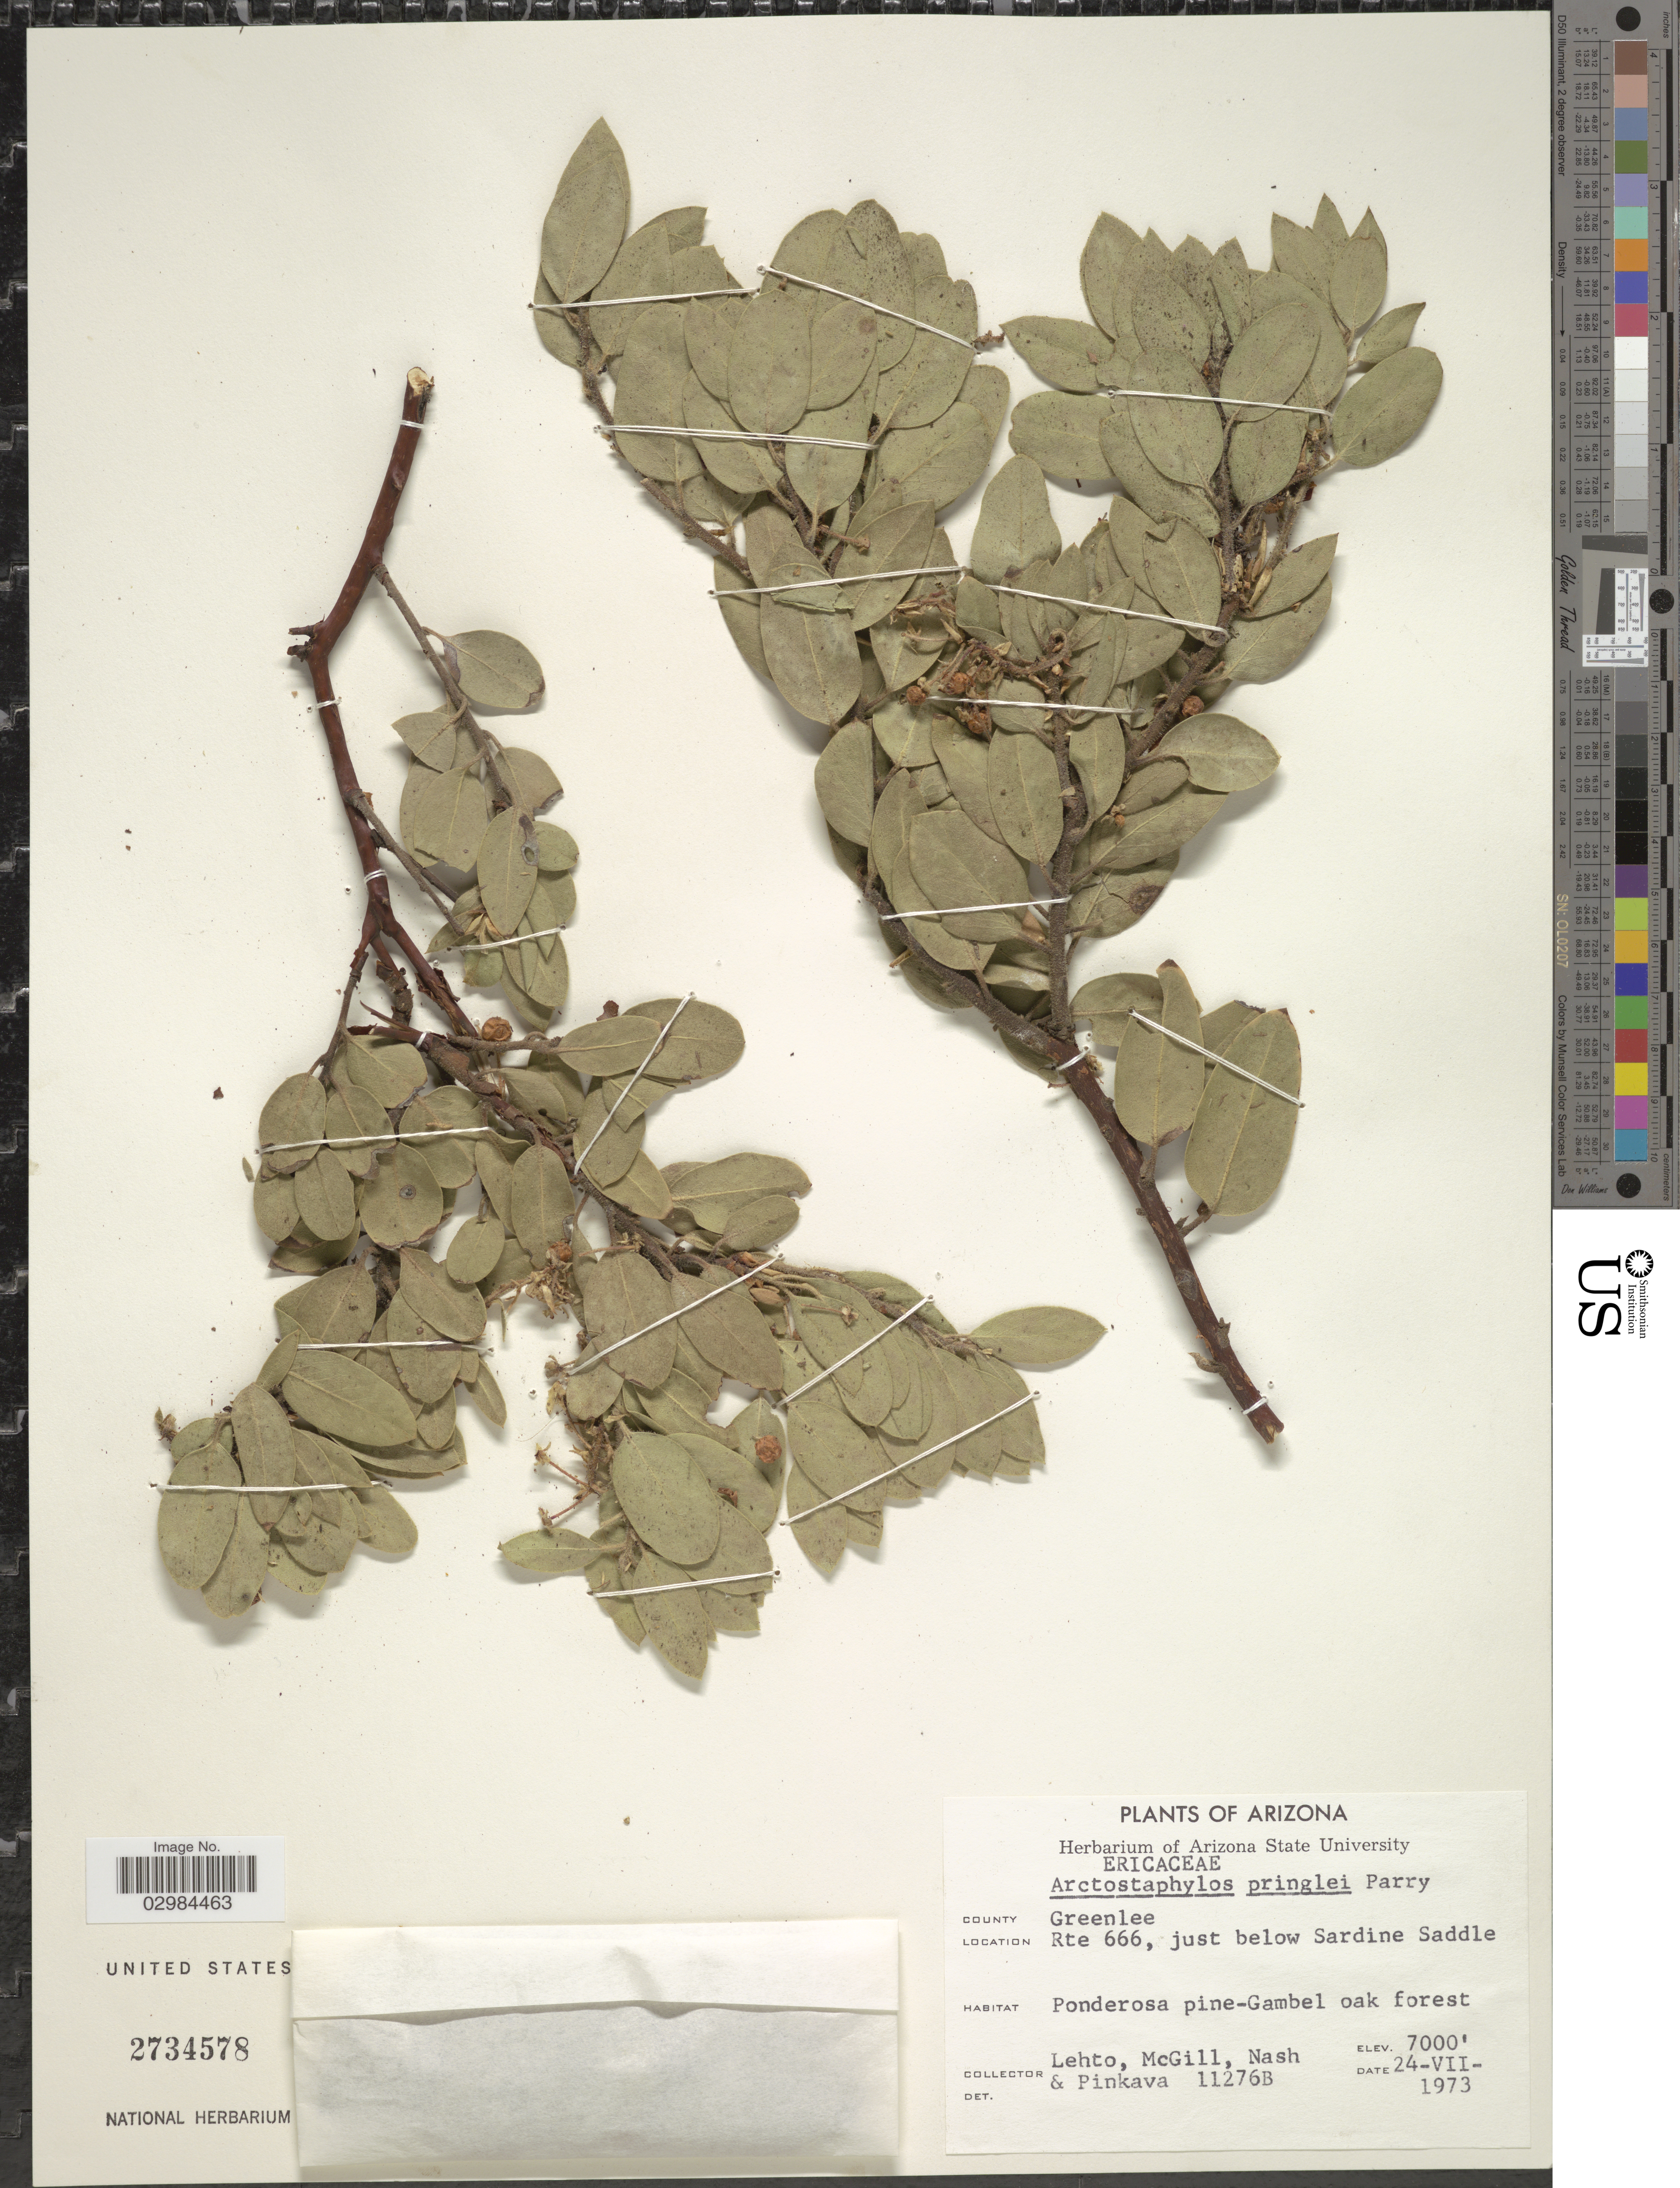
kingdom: Plantae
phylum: Tracheophyta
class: Magnoliopsida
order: Ericales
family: Ericaceae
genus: Arctostaphylos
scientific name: Arctostaphylos pringlei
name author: Parry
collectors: -. Lehto, -. McGill, -- Nash & -. Pinkava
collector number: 11276B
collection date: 1973-07-24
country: United States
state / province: Arizona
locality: Rte 666, just below Sardine Saddle.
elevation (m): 2134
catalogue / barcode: US 2734578